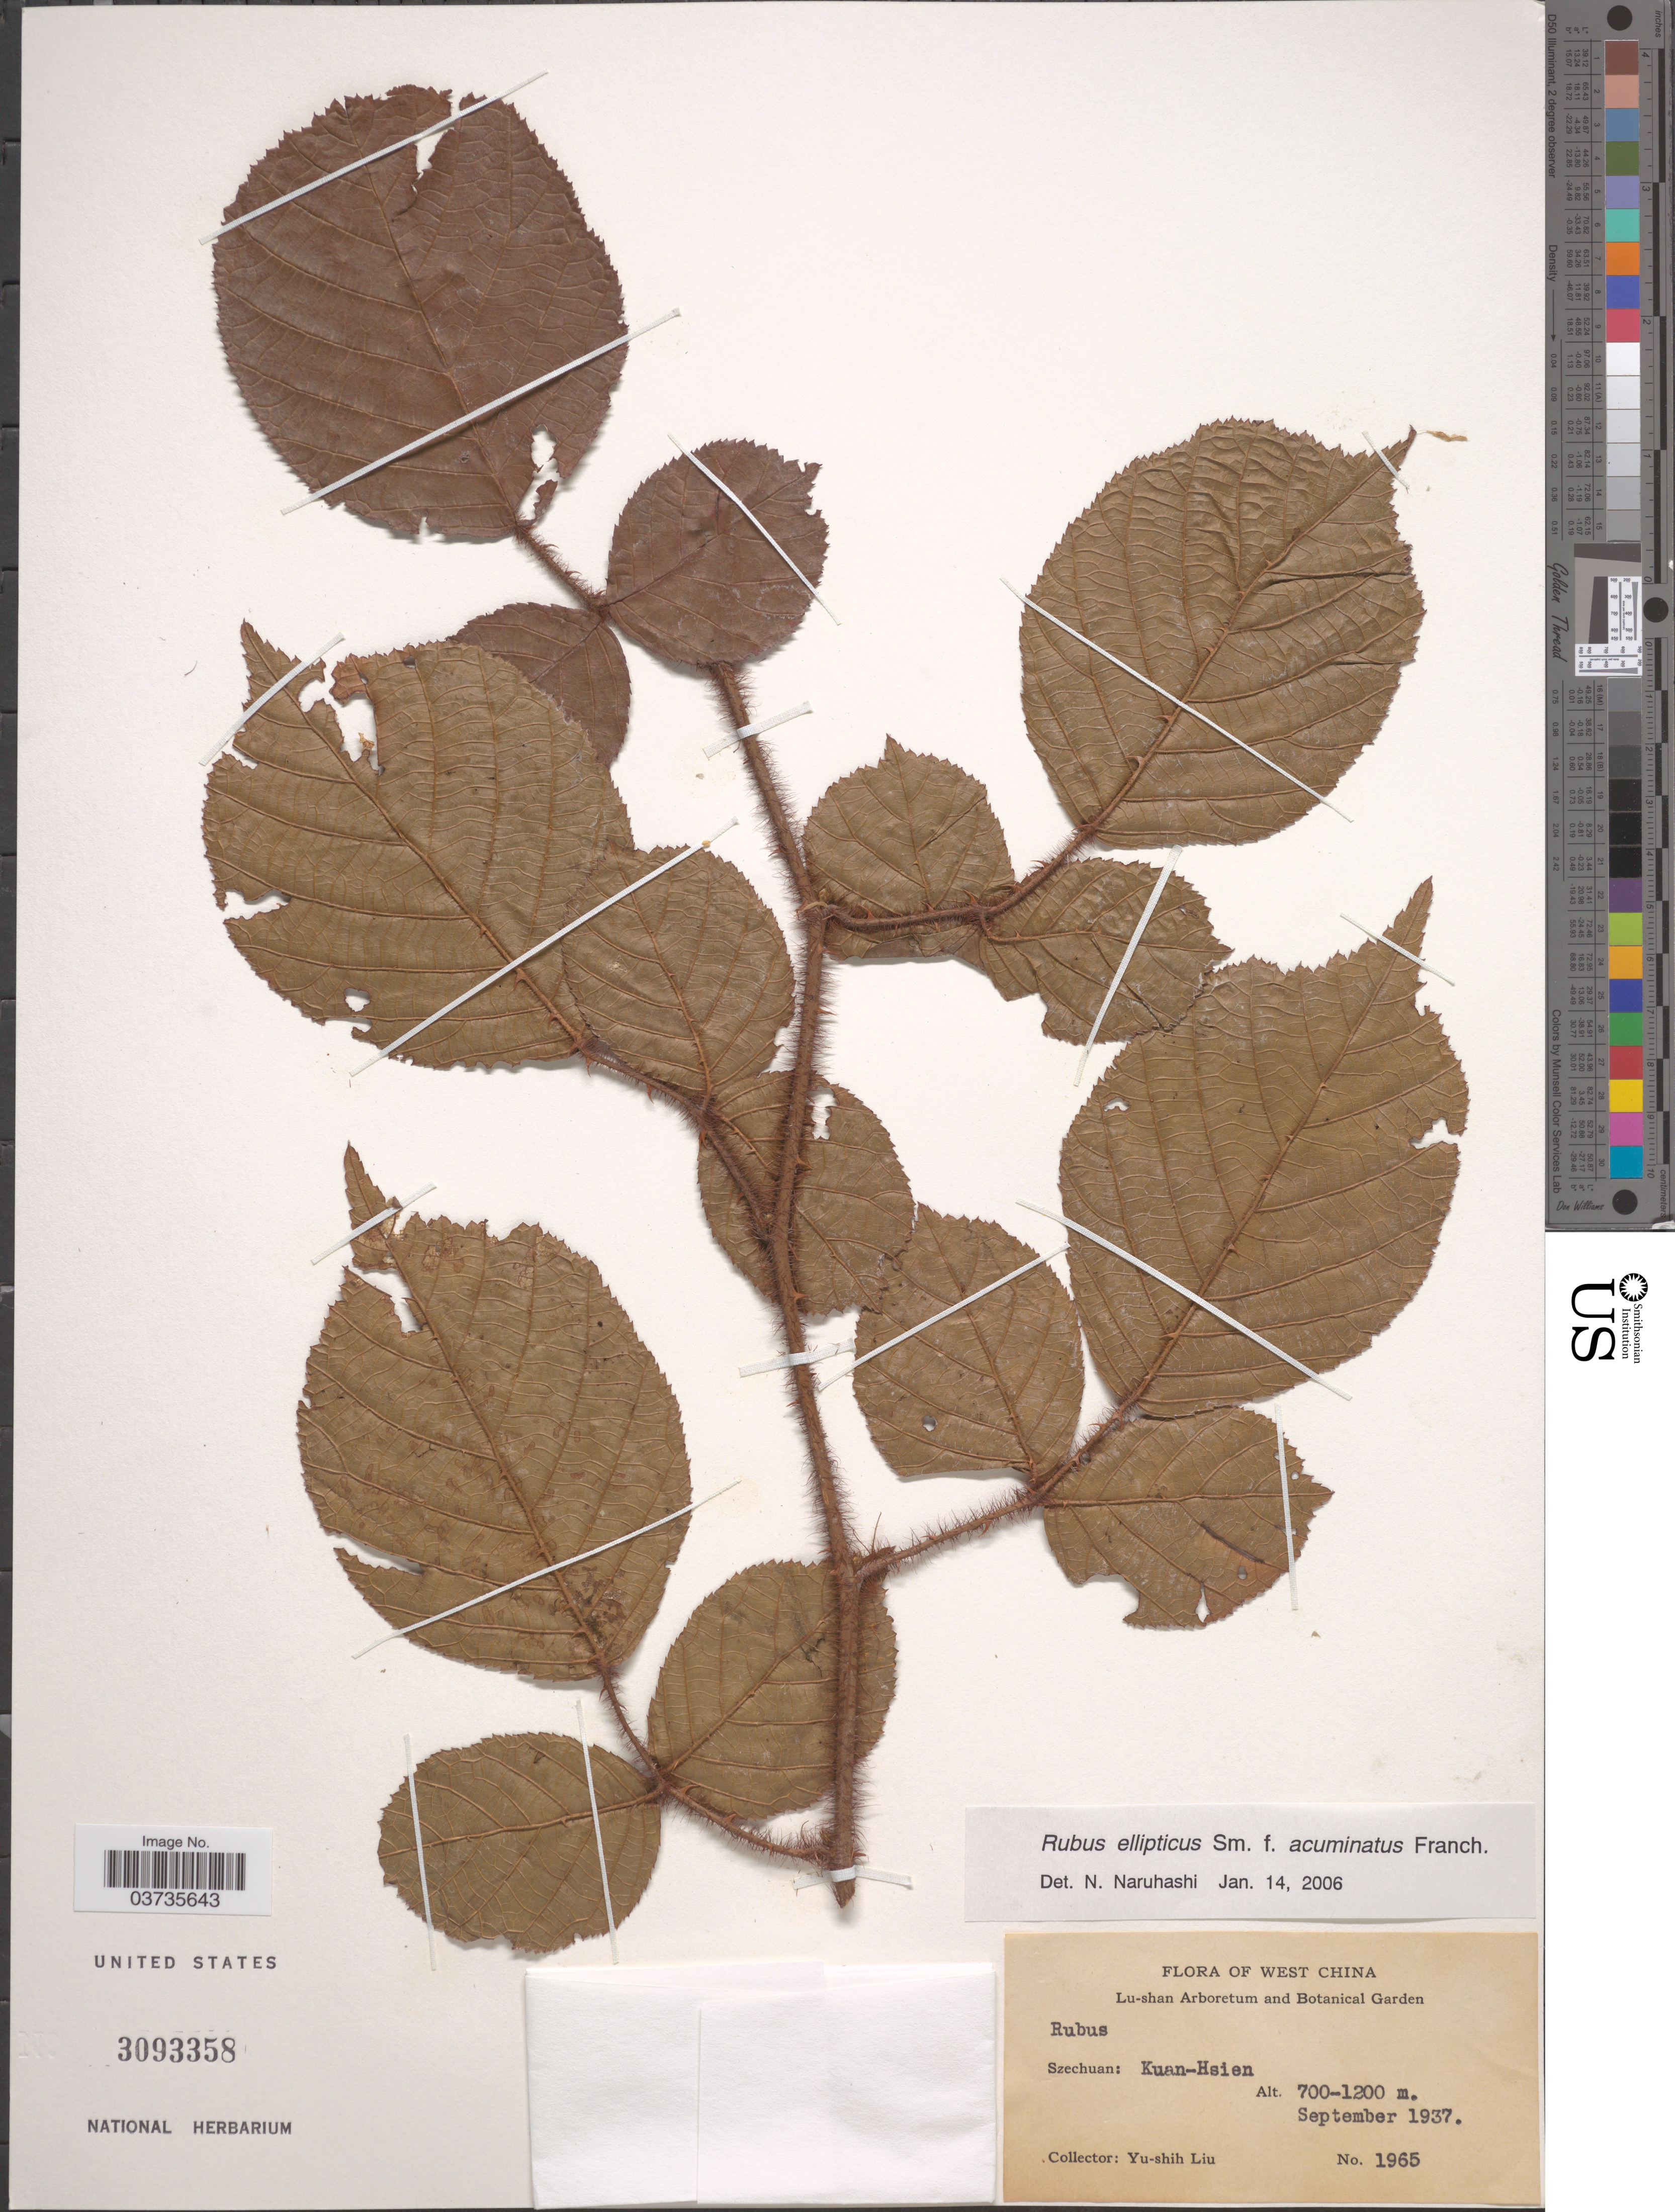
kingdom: Plantae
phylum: Tracheophyta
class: Magnoliopsida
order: Rosales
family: Rosaceae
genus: Rubus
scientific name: Rubus ellipticus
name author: Sm.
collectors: Y.-S. Liu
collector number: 1965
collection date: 1937-09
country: China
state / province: Sichuan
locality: West China. Szechuan: Kuan-Hsien.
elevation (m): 700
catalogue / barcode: US 3093358